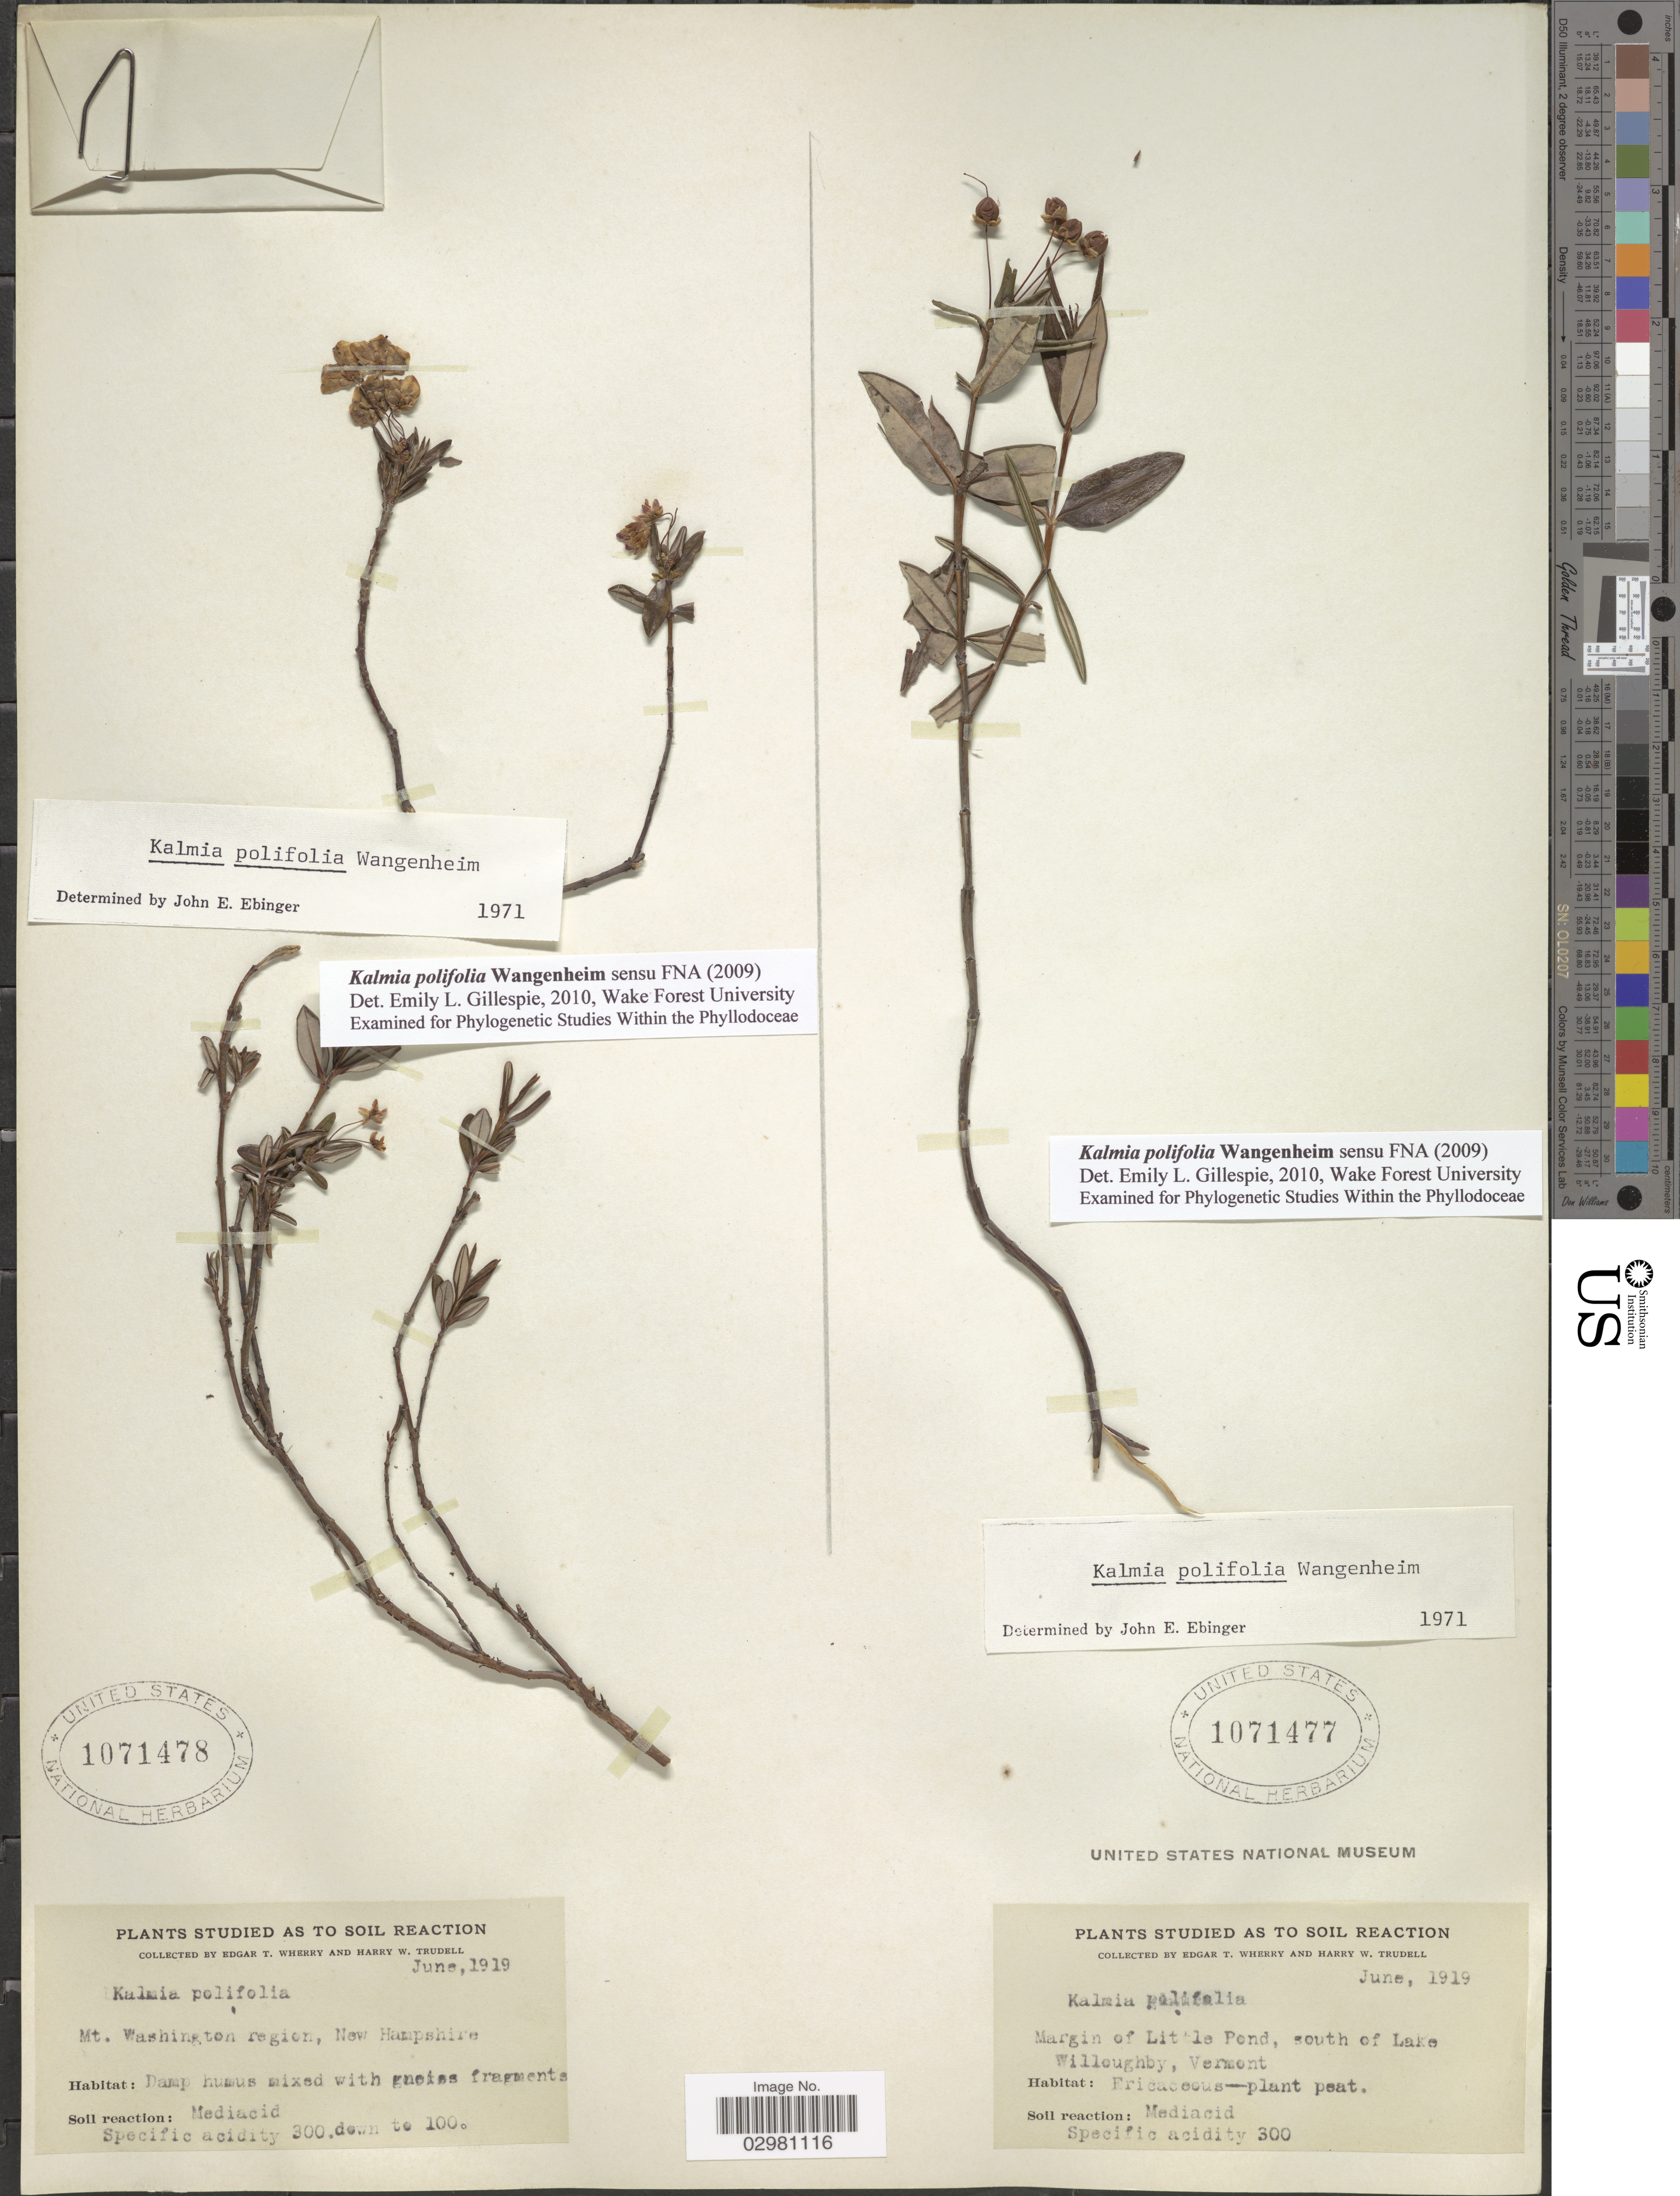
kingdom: Plantae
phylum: Tracheophyta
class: Magnoliopsida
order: Ericales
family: Ericaceae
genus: Kalmia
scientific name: Kalmia polifolia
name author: Wangenh.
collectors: E. T. Wherry & H. Trudell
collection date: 1919-06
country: United States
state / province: New Hampshire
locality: Mt. Washington region, New Hampshire.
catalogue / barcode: US 1071478-2